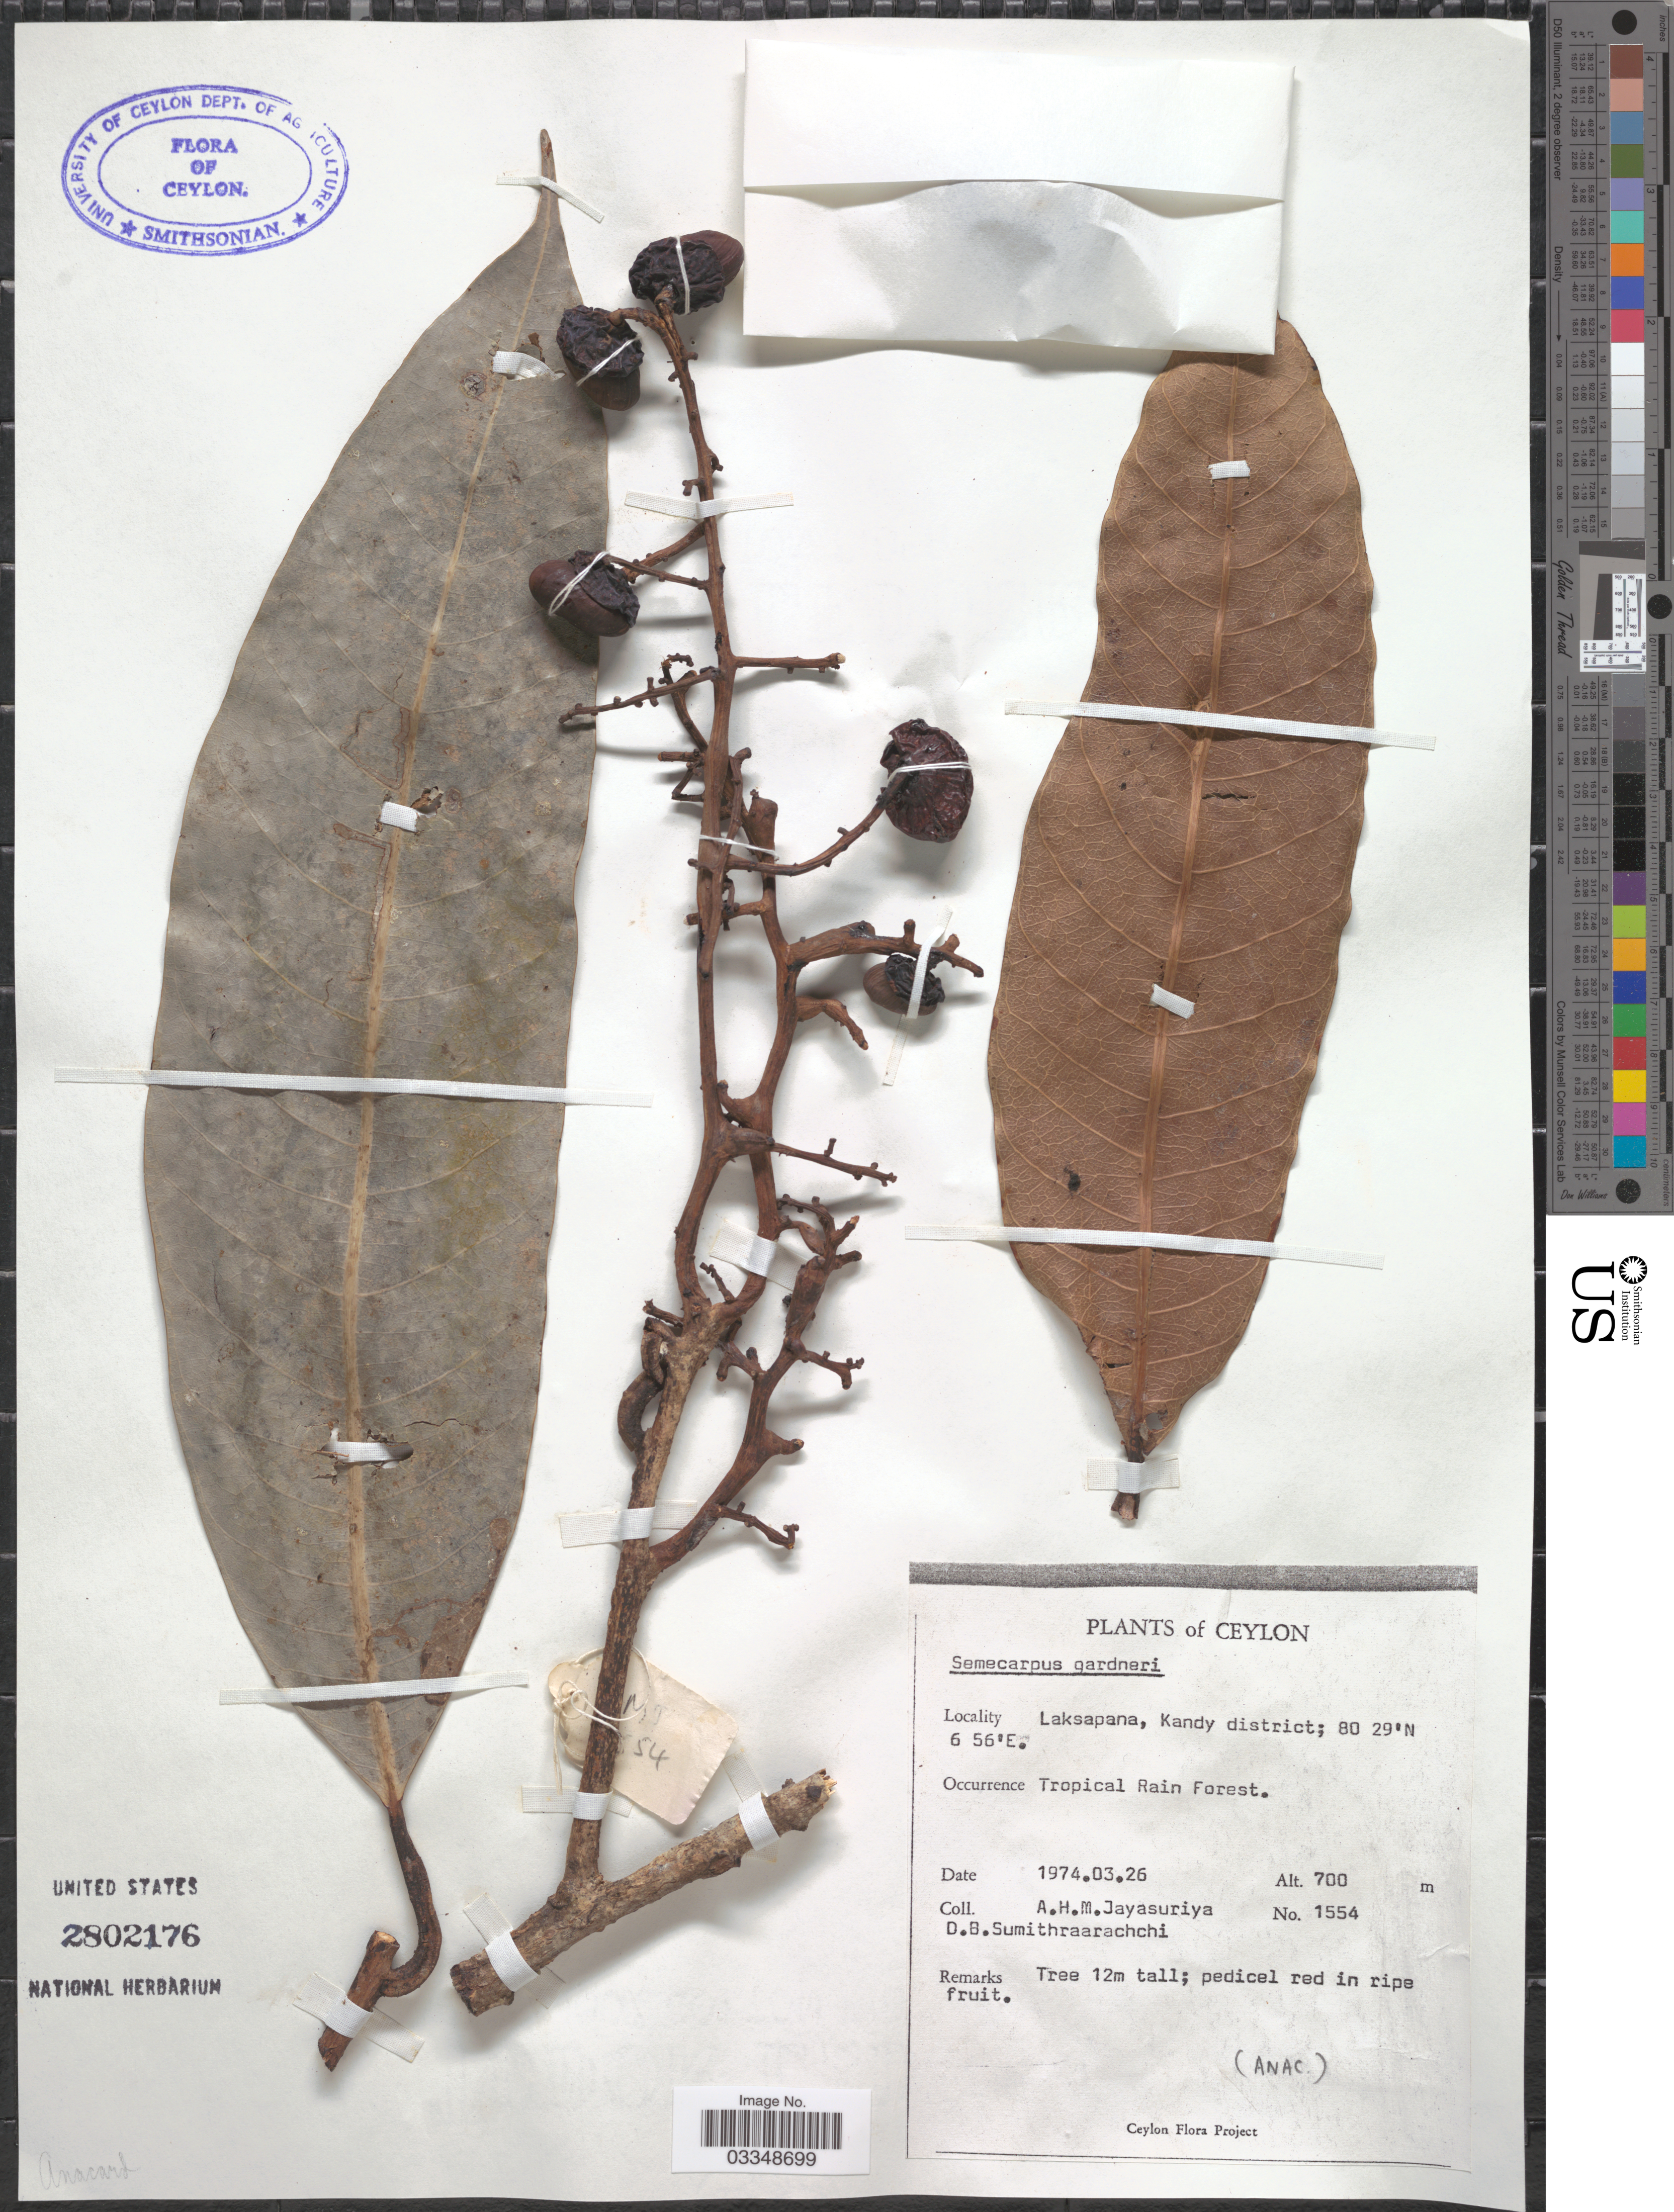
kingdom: Plantae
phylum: Tracheophyta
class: Magnoliopsida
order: Sapindales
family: Anacardiaceae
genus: Semecarpus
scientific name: Semecarpus gardneri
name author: Thwaites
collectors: A. H. Jayasuriya & D. B. Sumithraarachchi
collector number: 1554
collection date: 1974-03-26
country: Sri Lanka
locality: Ceylon. Laksapana, Kandy district. Tropical Rain Forest.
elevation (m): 700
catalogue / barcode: US 2802176